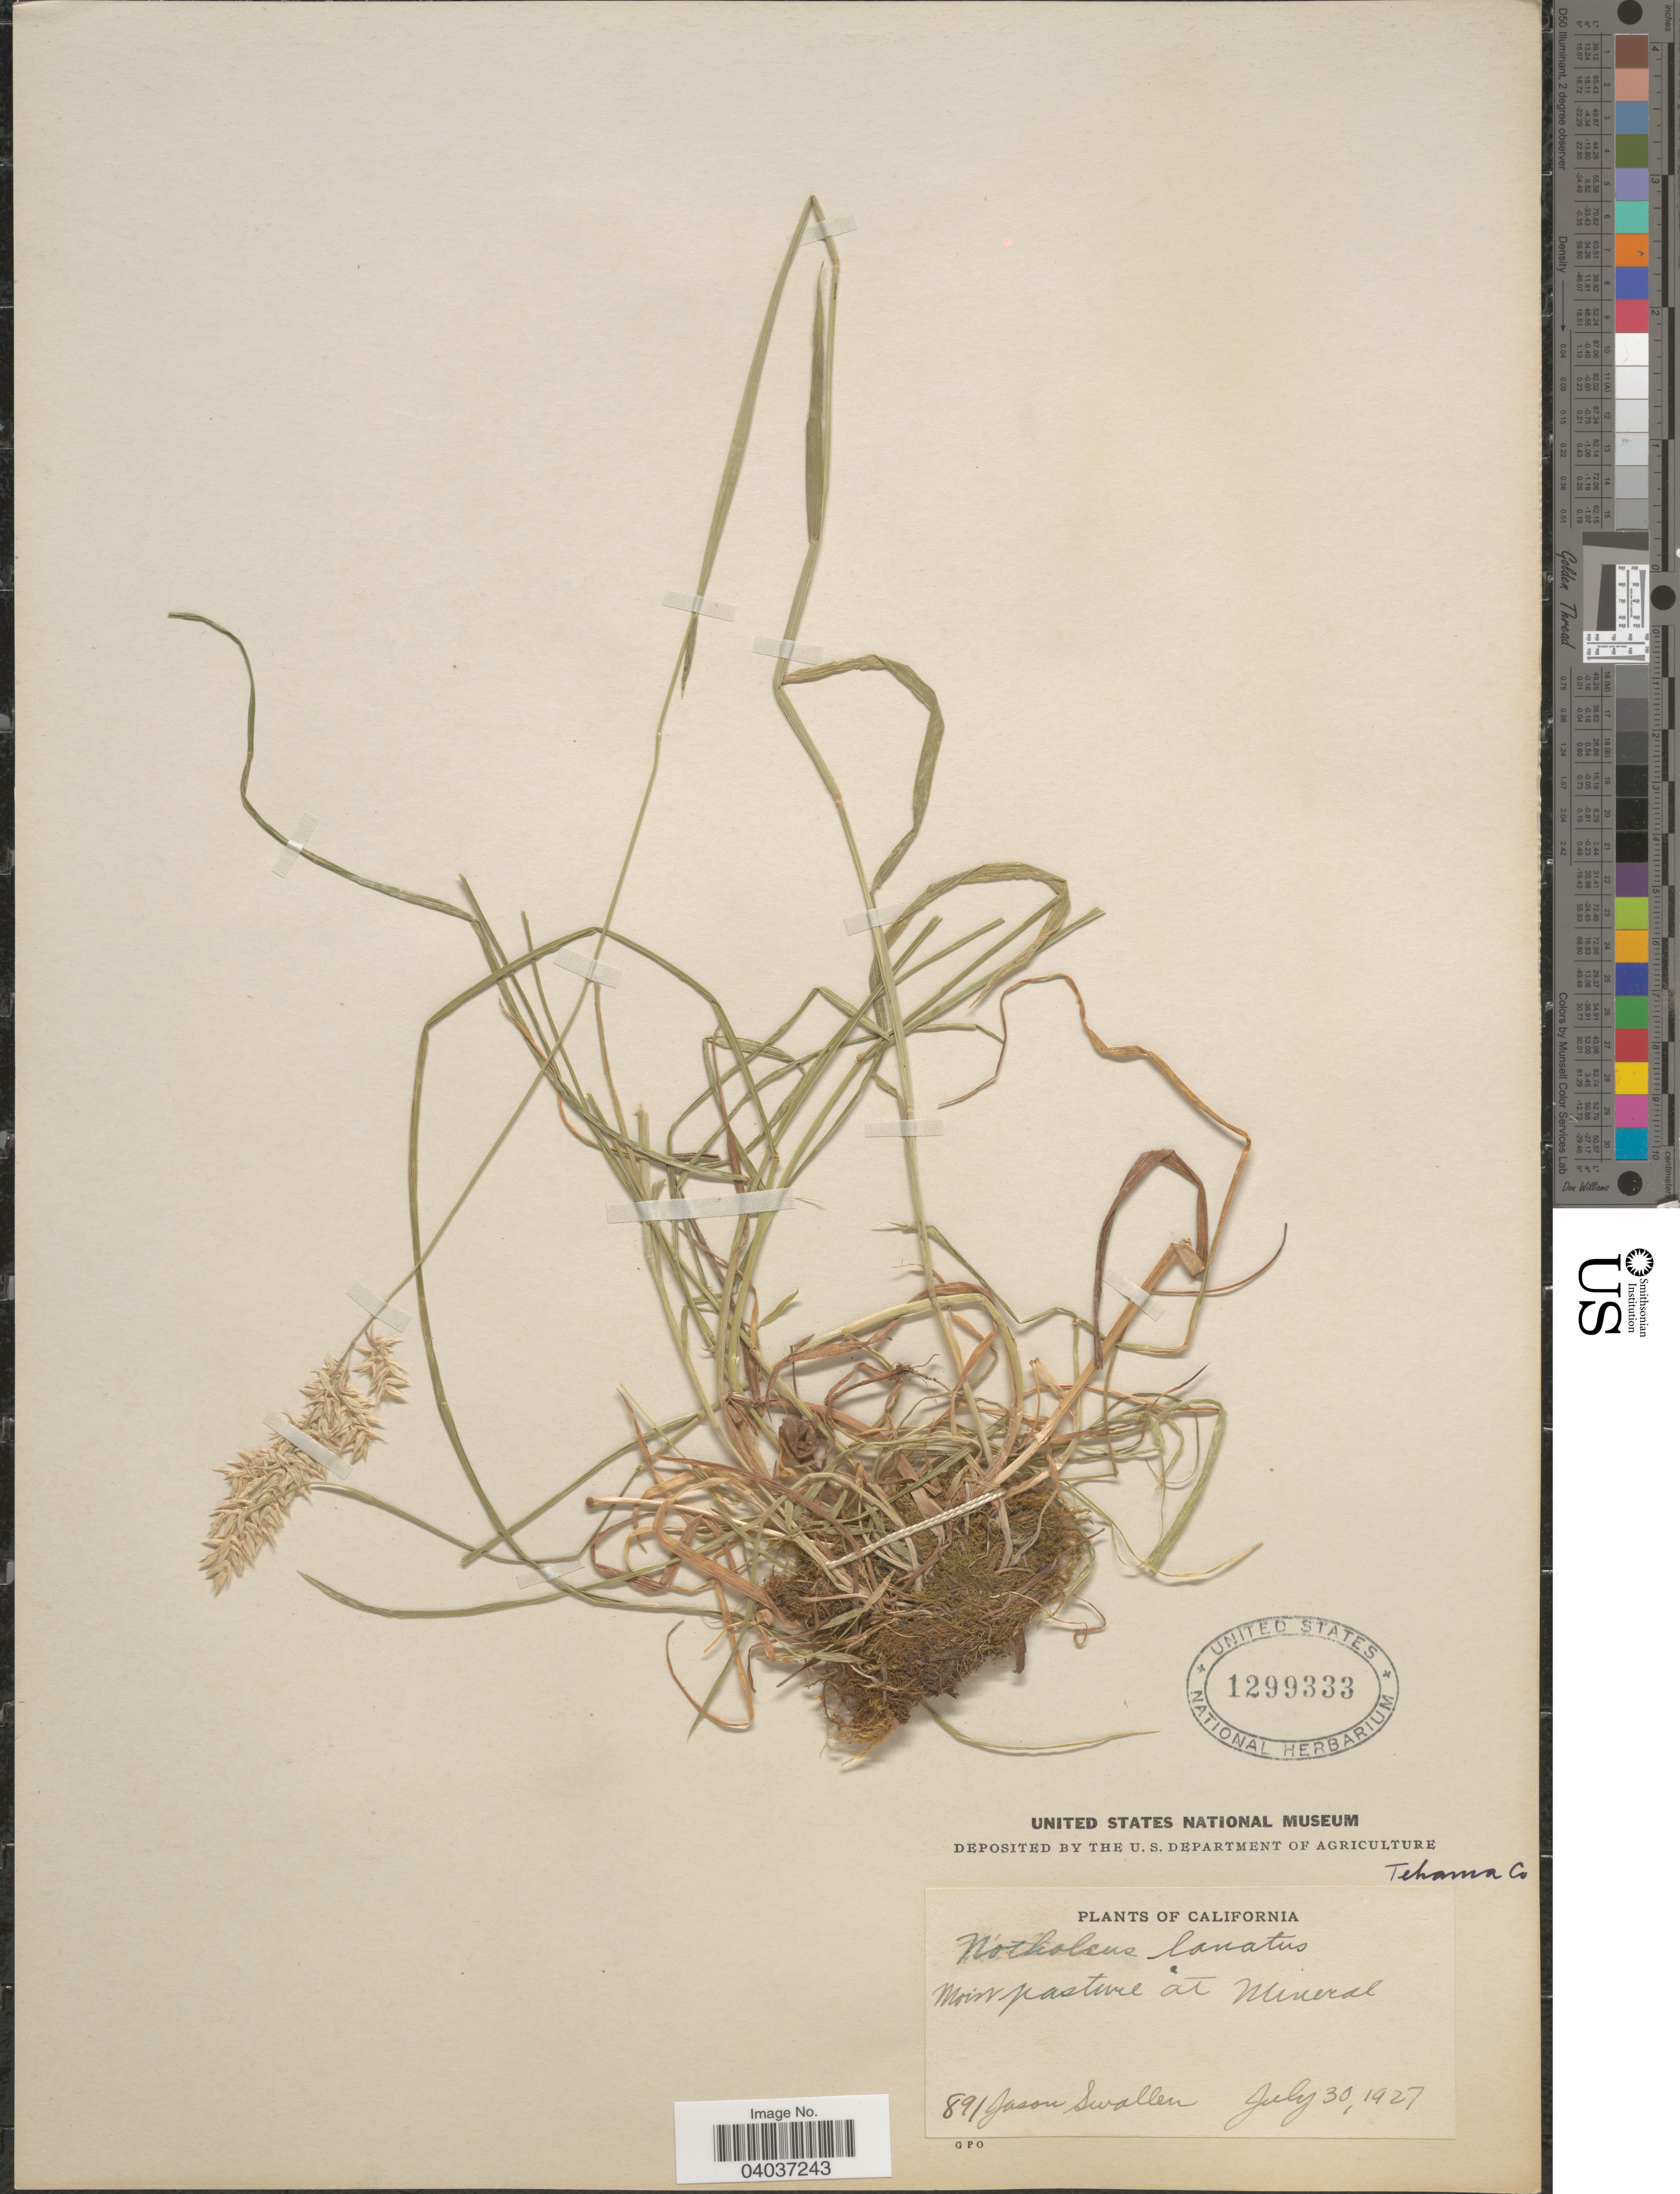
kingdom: Plantae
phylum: Tracheophyta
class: Liliopsida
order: Poales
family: Poaceae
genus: Holcus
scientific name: Holcus lanatus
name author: L.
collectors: J. R. Swallen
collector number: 891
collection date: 1927-07-30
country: United States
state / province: California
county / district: Tehama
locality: Tehama Co. At Mineral.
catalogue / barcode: US 1299333